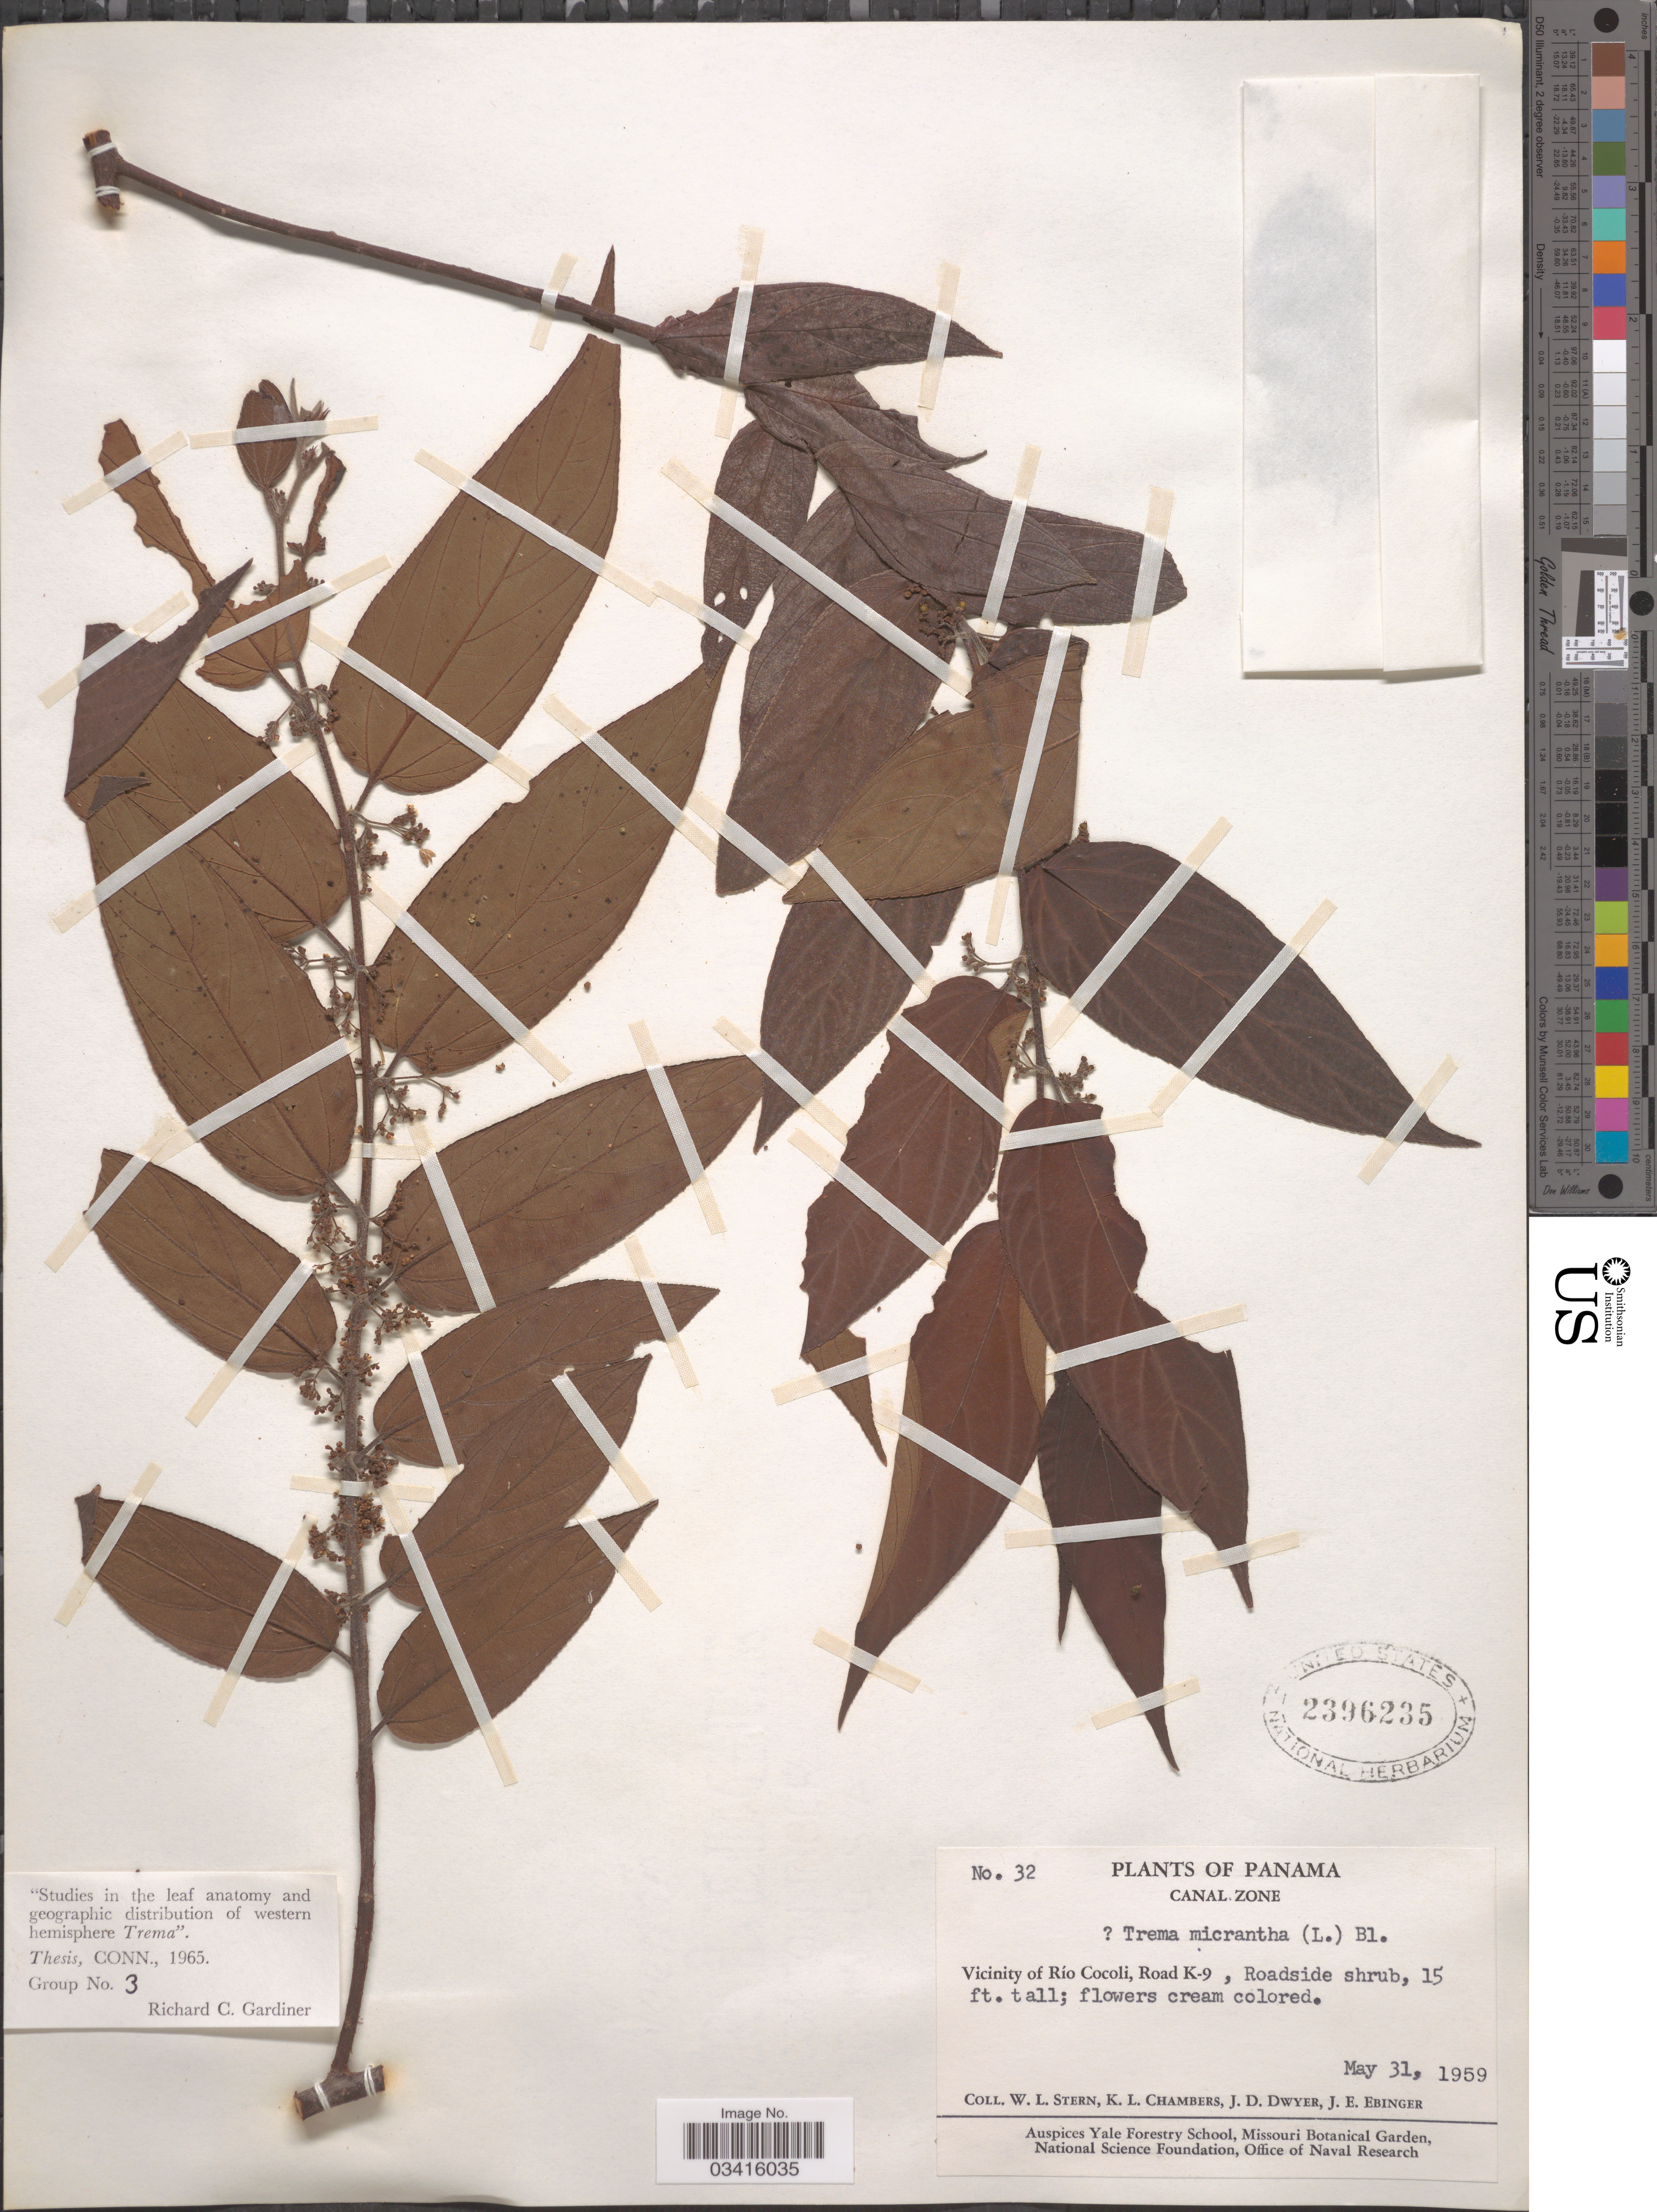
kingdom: Plantae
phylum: Tracheophyta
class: Magnoliopsida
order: Rosales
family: Cannabaceae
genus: Trema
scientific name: Trema micranthum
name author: (L.) Blume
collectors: W. L. Stern, K. Chambers, J. D. Dwyer & J. Ebinger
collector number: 32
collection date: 1959-05-31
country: Panama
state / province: Panamá Oeste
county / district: Canal Zone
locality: Vicinity of Río Cocoli, Road K-9.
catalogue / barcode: US 2396235